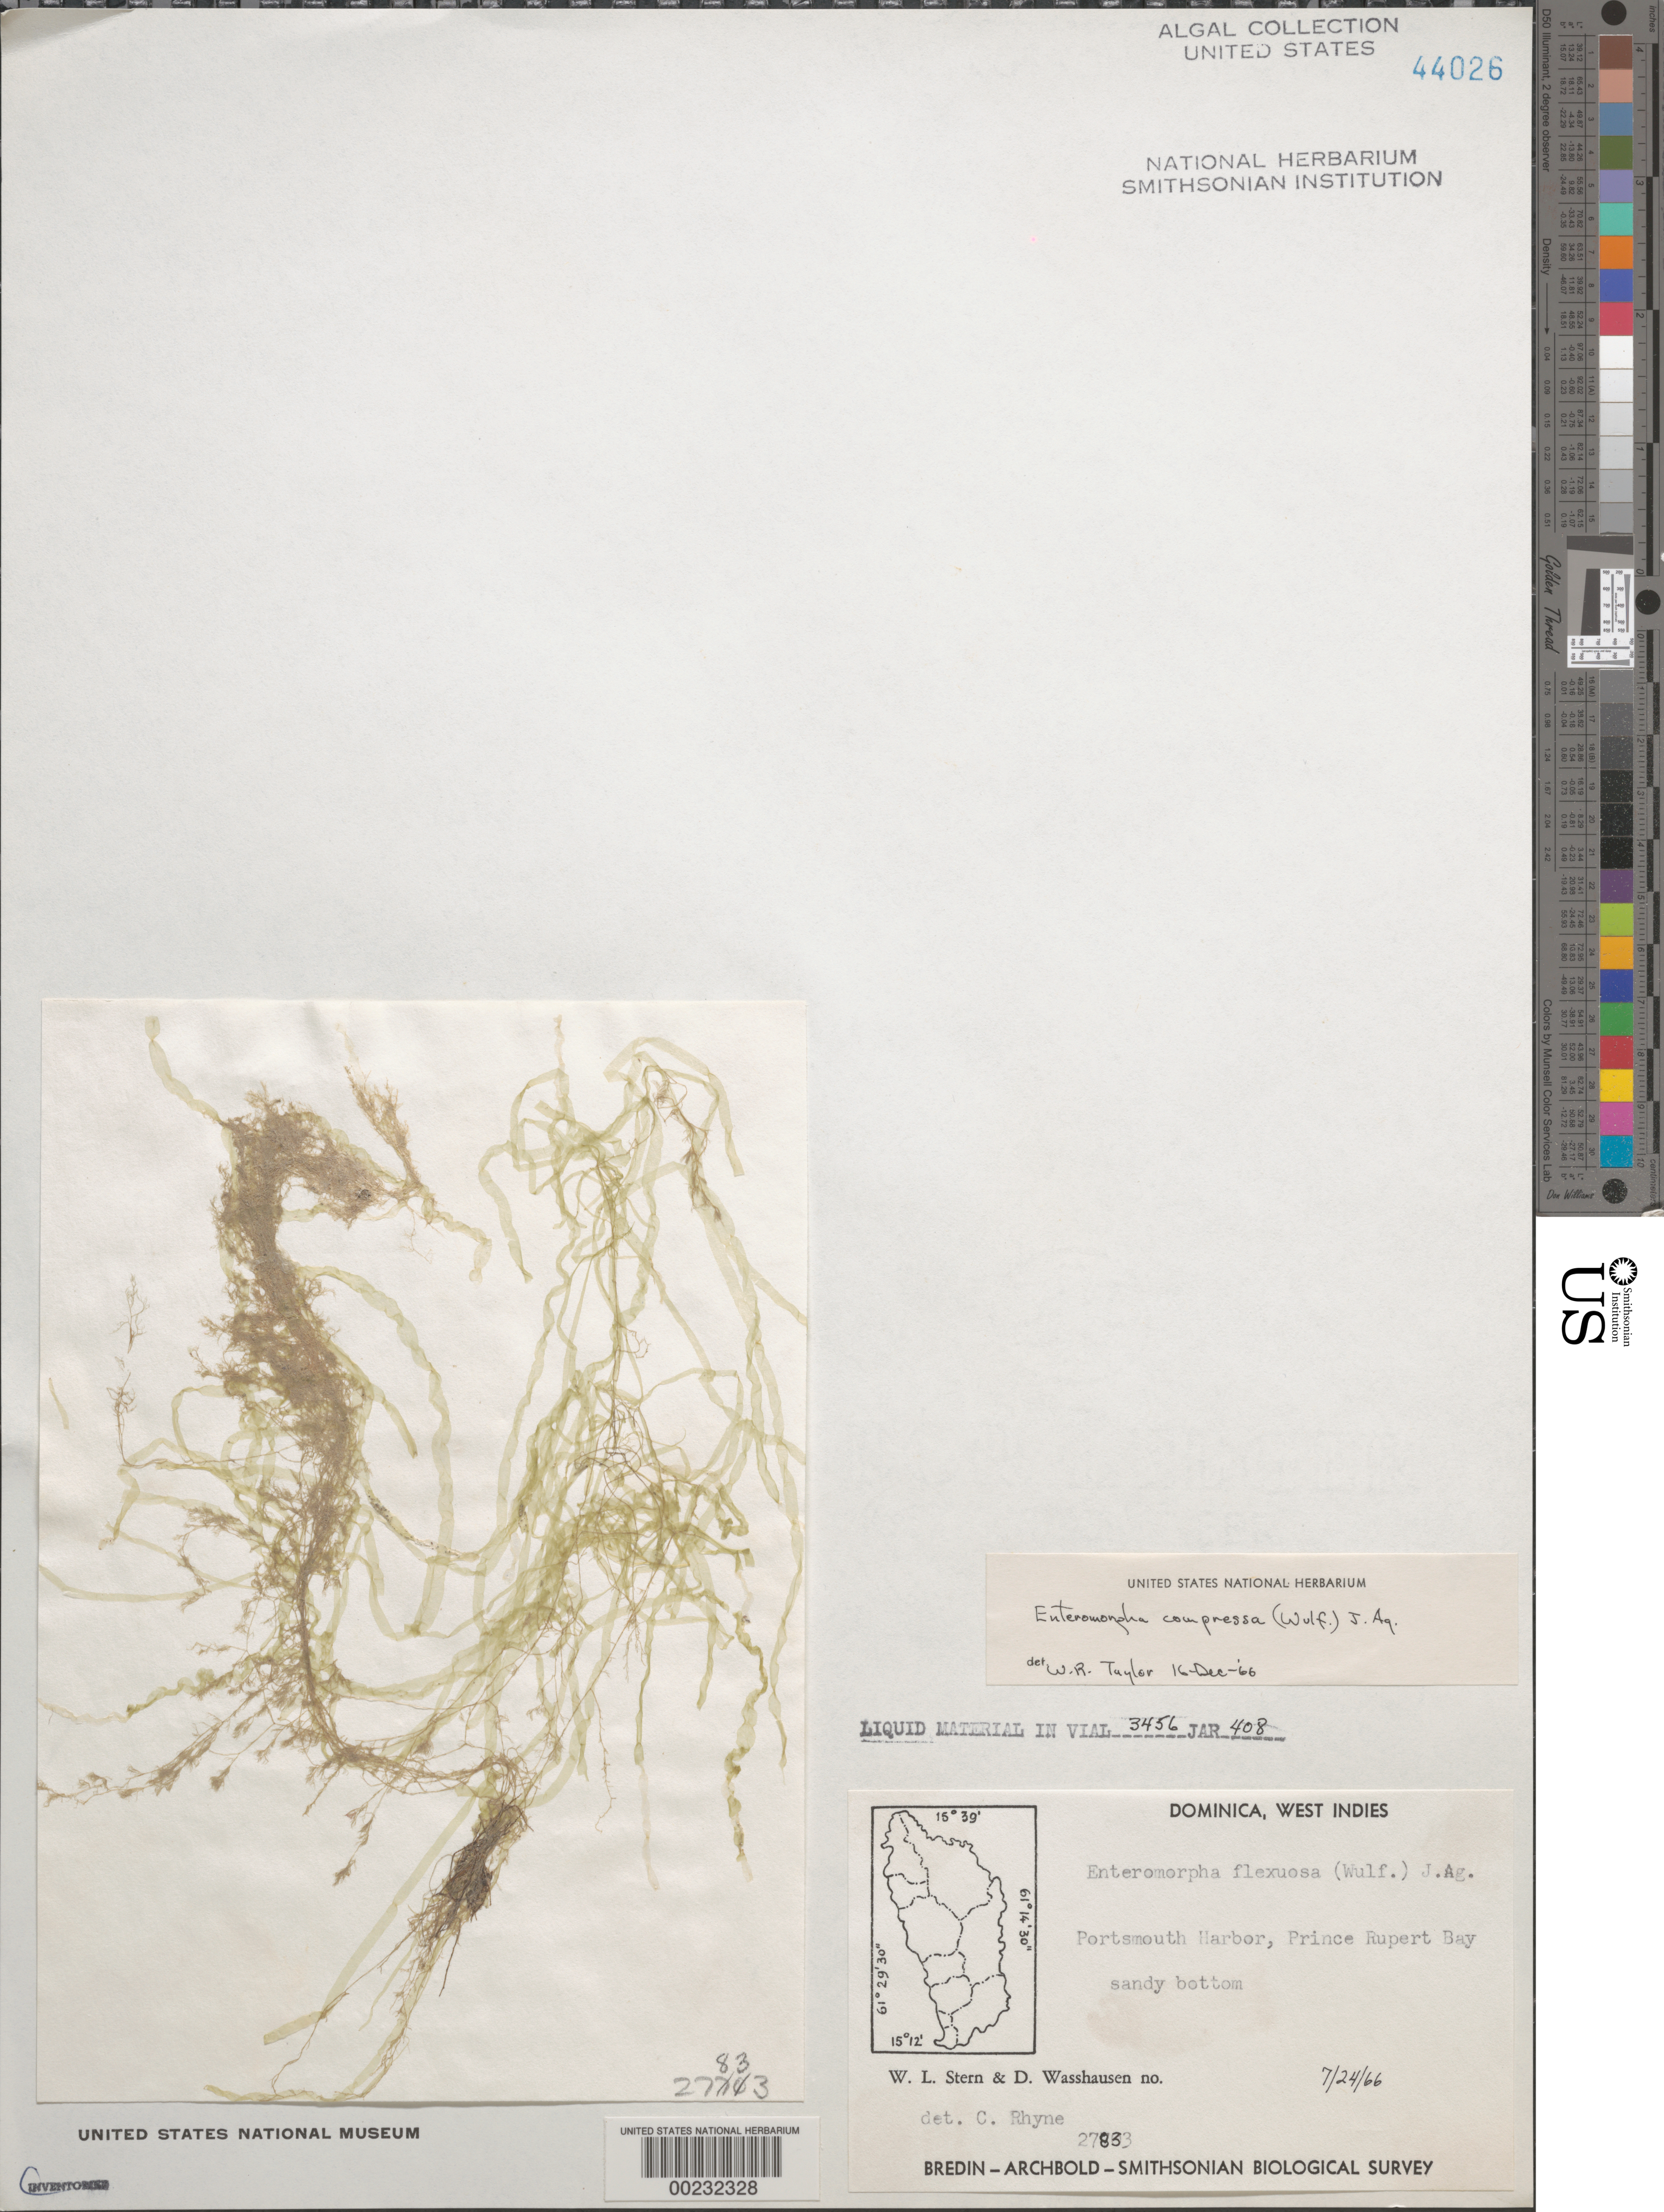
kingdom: Plantae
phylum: Chlorophyta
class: Ulvophyceae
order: Ulvales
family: Ulvaceae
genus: Ulva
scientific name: Ulva compressa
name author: L.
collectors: W. L. Stern & D. C. Wasshausen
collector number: EYD 27833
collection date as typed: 24 Jul 1966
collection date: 1966-07-24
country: Dominica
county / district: St. John's Parish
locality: Prince Rupert Bay, Portsmouth harbor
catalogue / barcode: US 44026